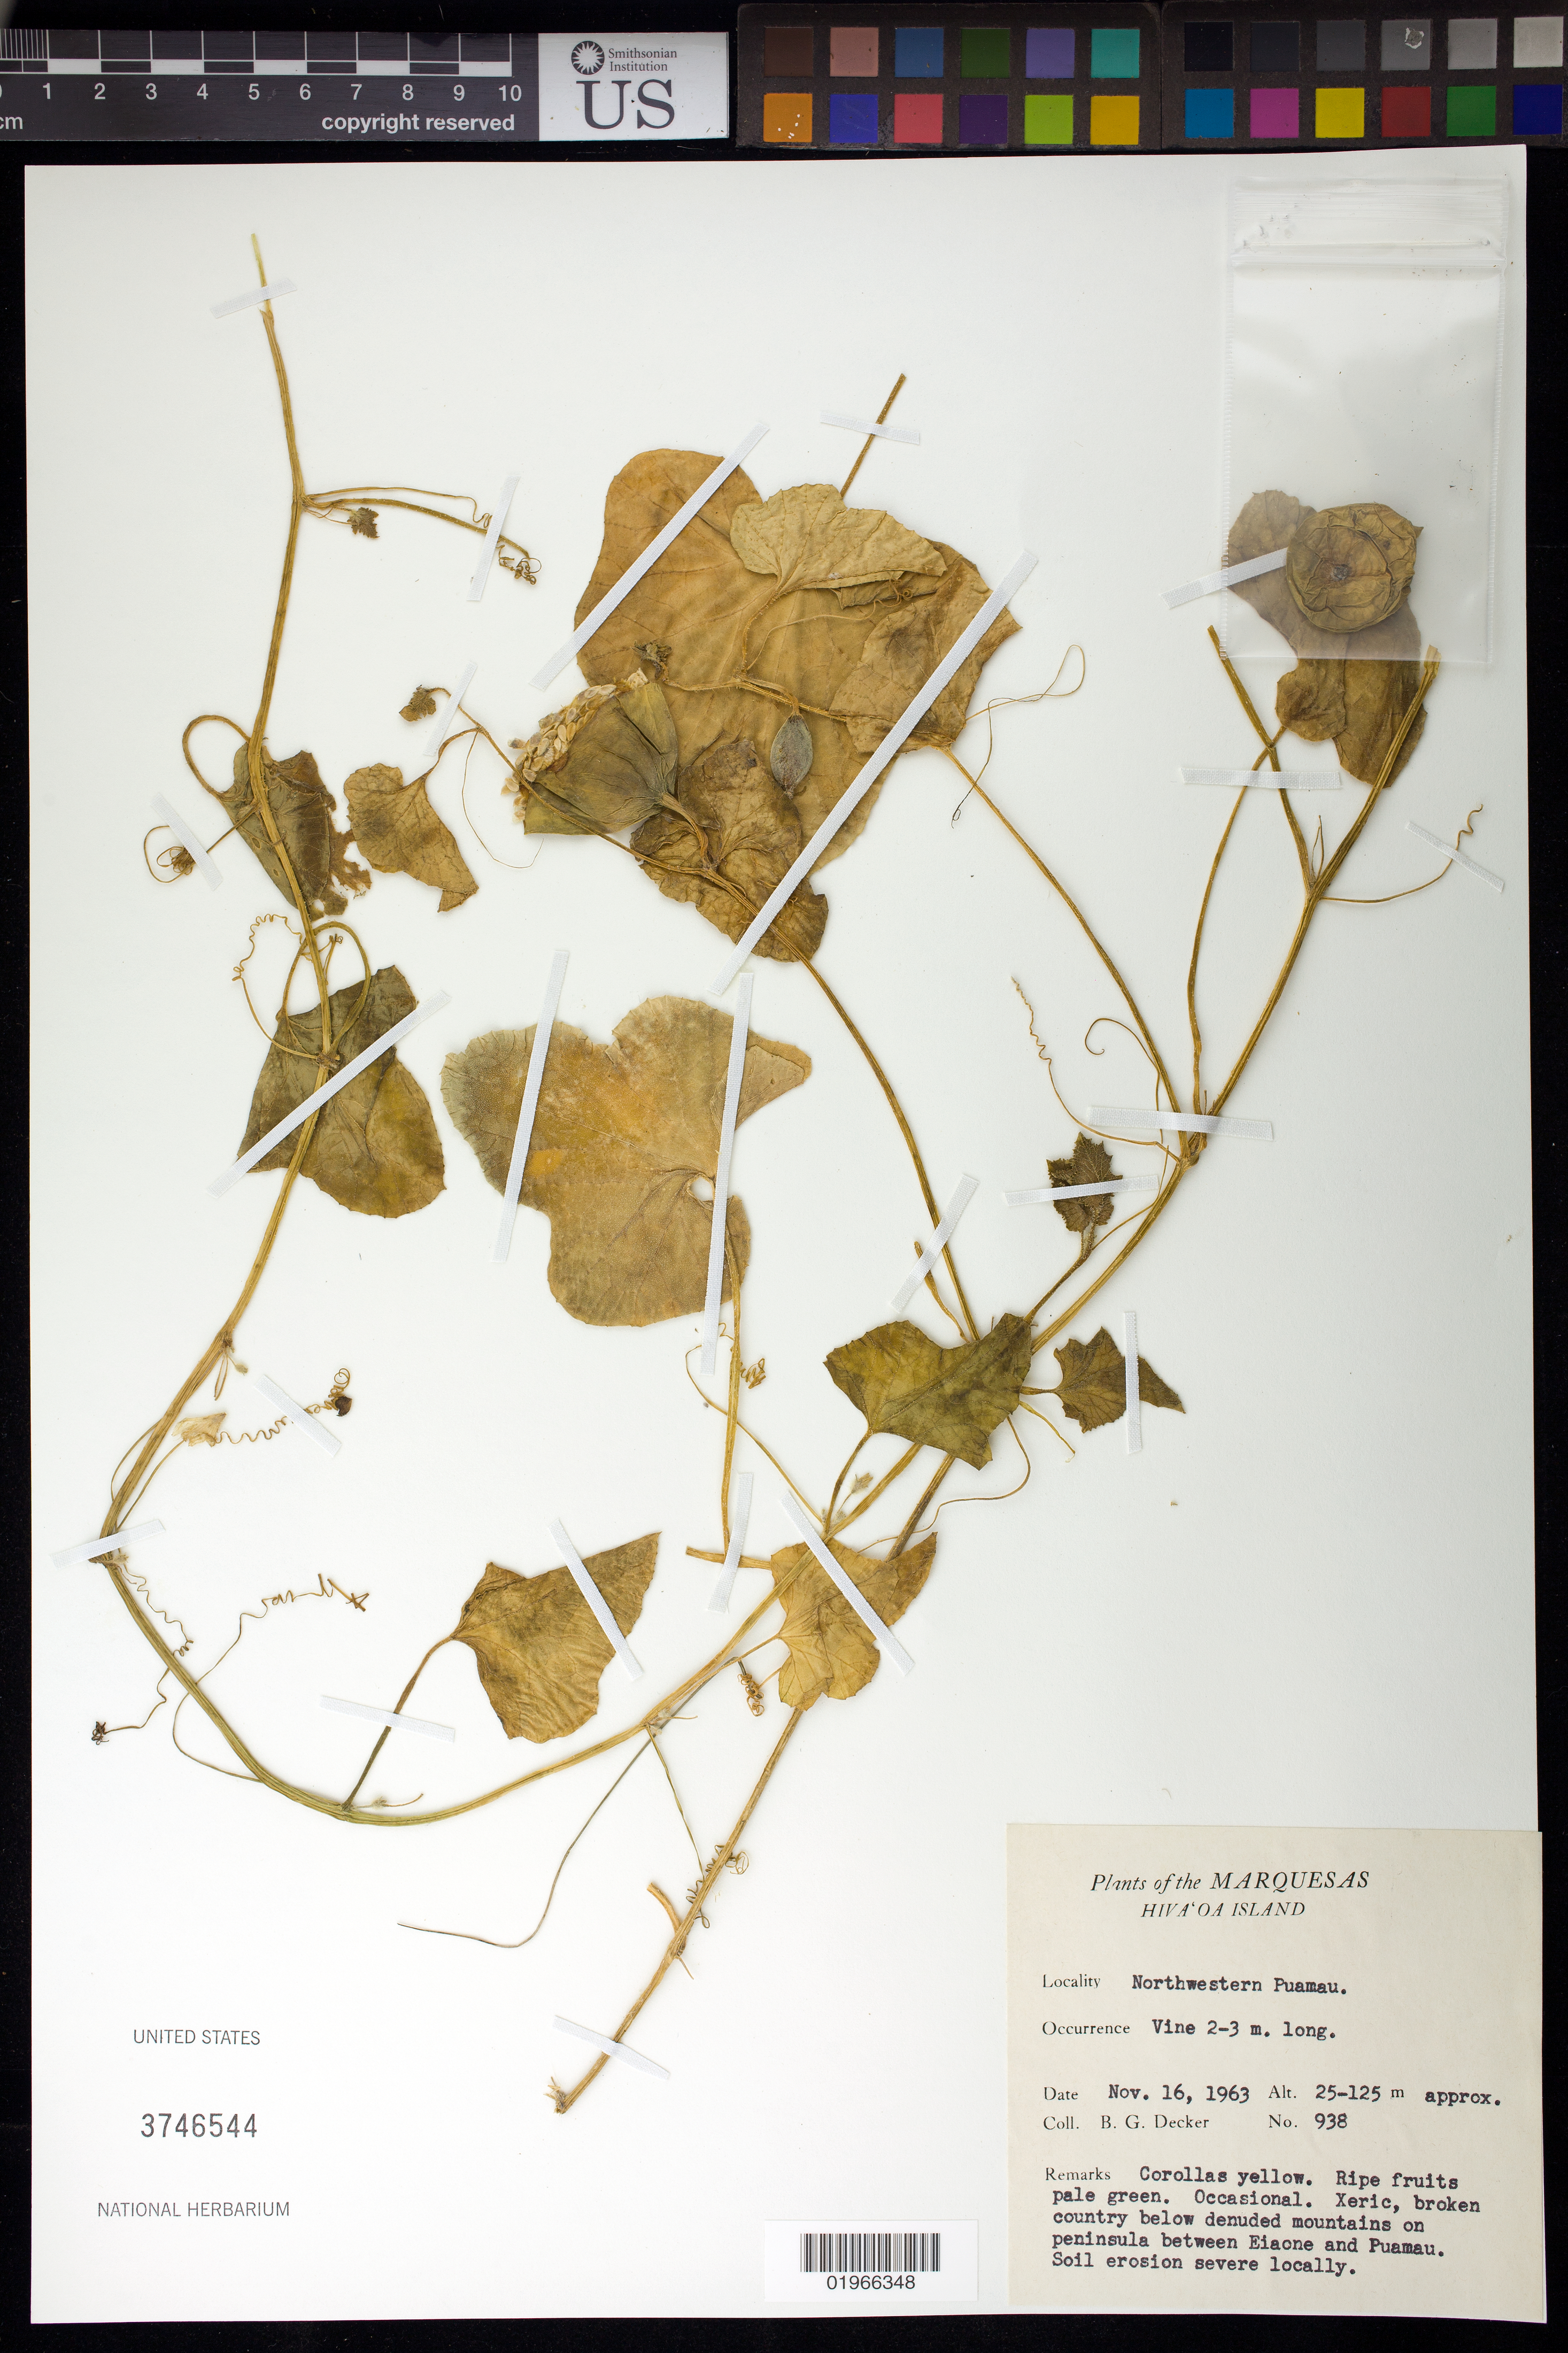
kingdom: Plantae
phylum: Tracheophyta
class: Magnoliopsida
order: Cucurbitales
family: Cucurbitaceae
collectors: B. G. Decker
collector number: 938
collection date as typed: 16 November 1963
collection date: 1963-11-16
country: French Polynesia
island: Hiva Oa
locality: NW Puamau, broken country below denuded mountains on peninsula between Eiaone and Puamau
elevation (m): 25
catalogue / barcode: US 3746544